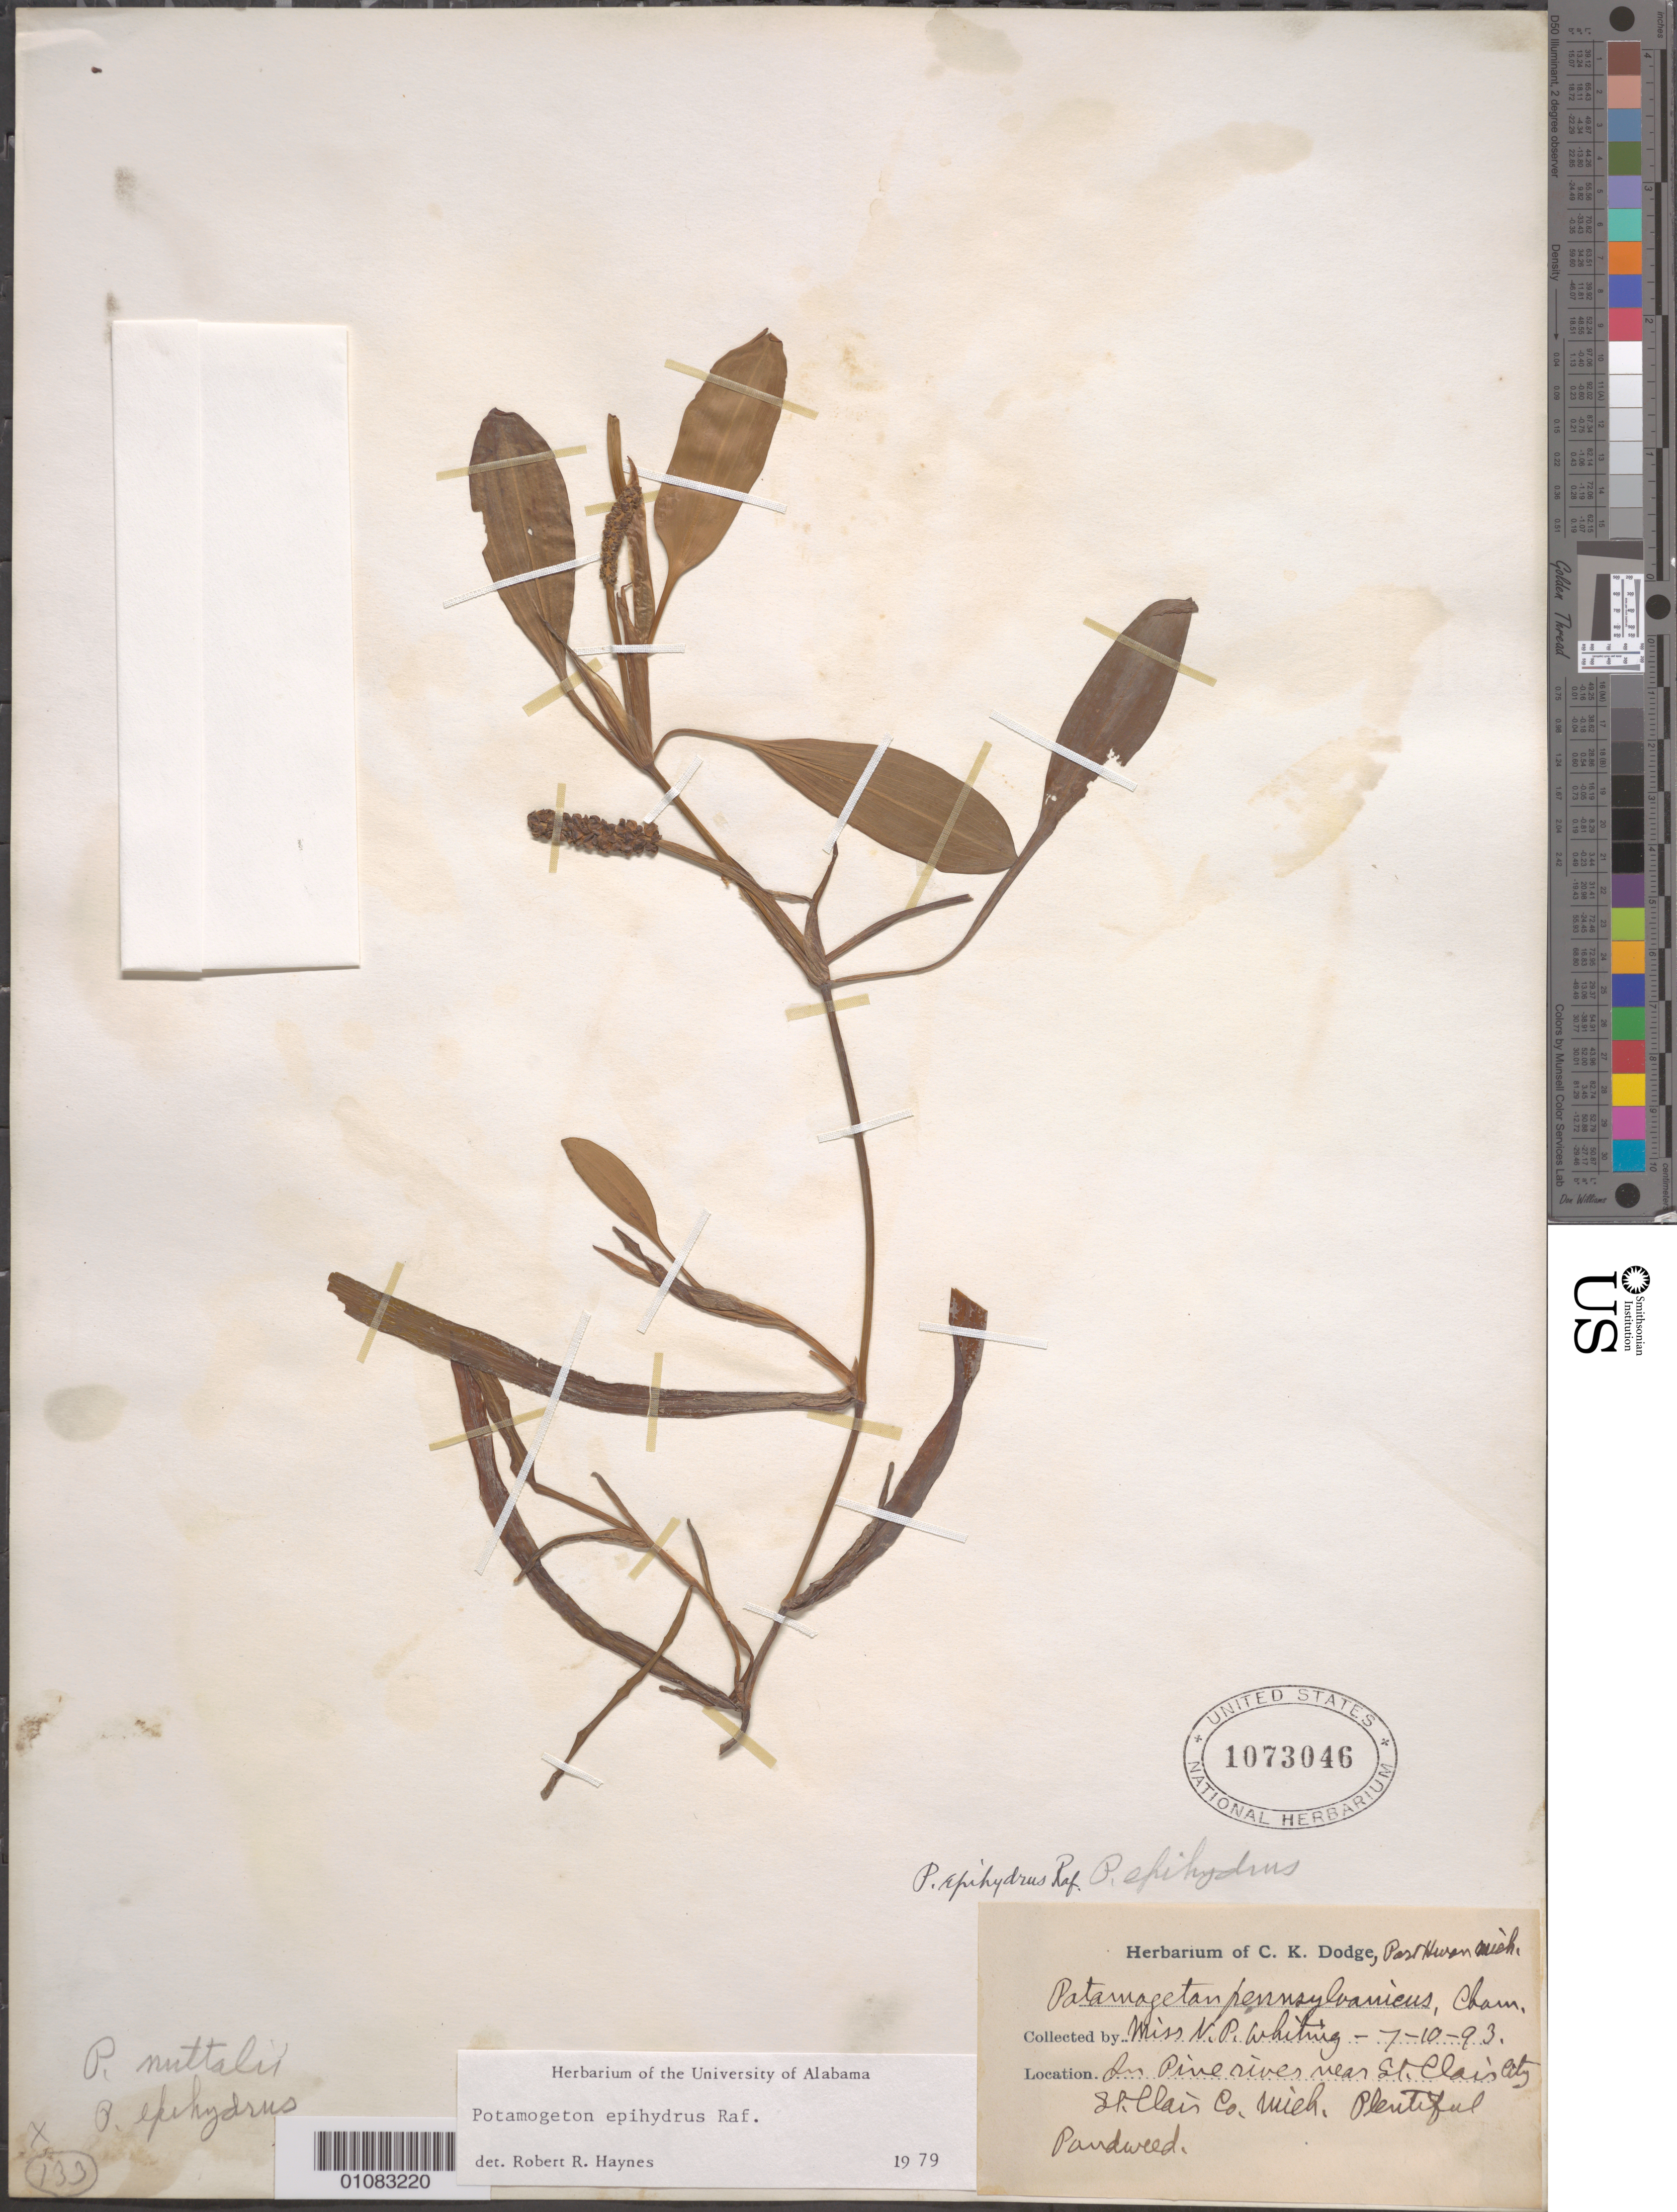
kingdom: Plantae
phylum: Tracheophyta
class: Liliopsida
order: Alismatales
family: Potamogetonaceae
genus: Potamogeton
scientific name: Potamogeton epihydrus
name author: Raf.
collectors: N. Whiting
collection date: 1893-07-10/1993-07-10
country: United States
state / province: Michigan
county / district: St. Clair County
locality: near St. Clair City, in Pine River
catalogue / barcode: US 1073046